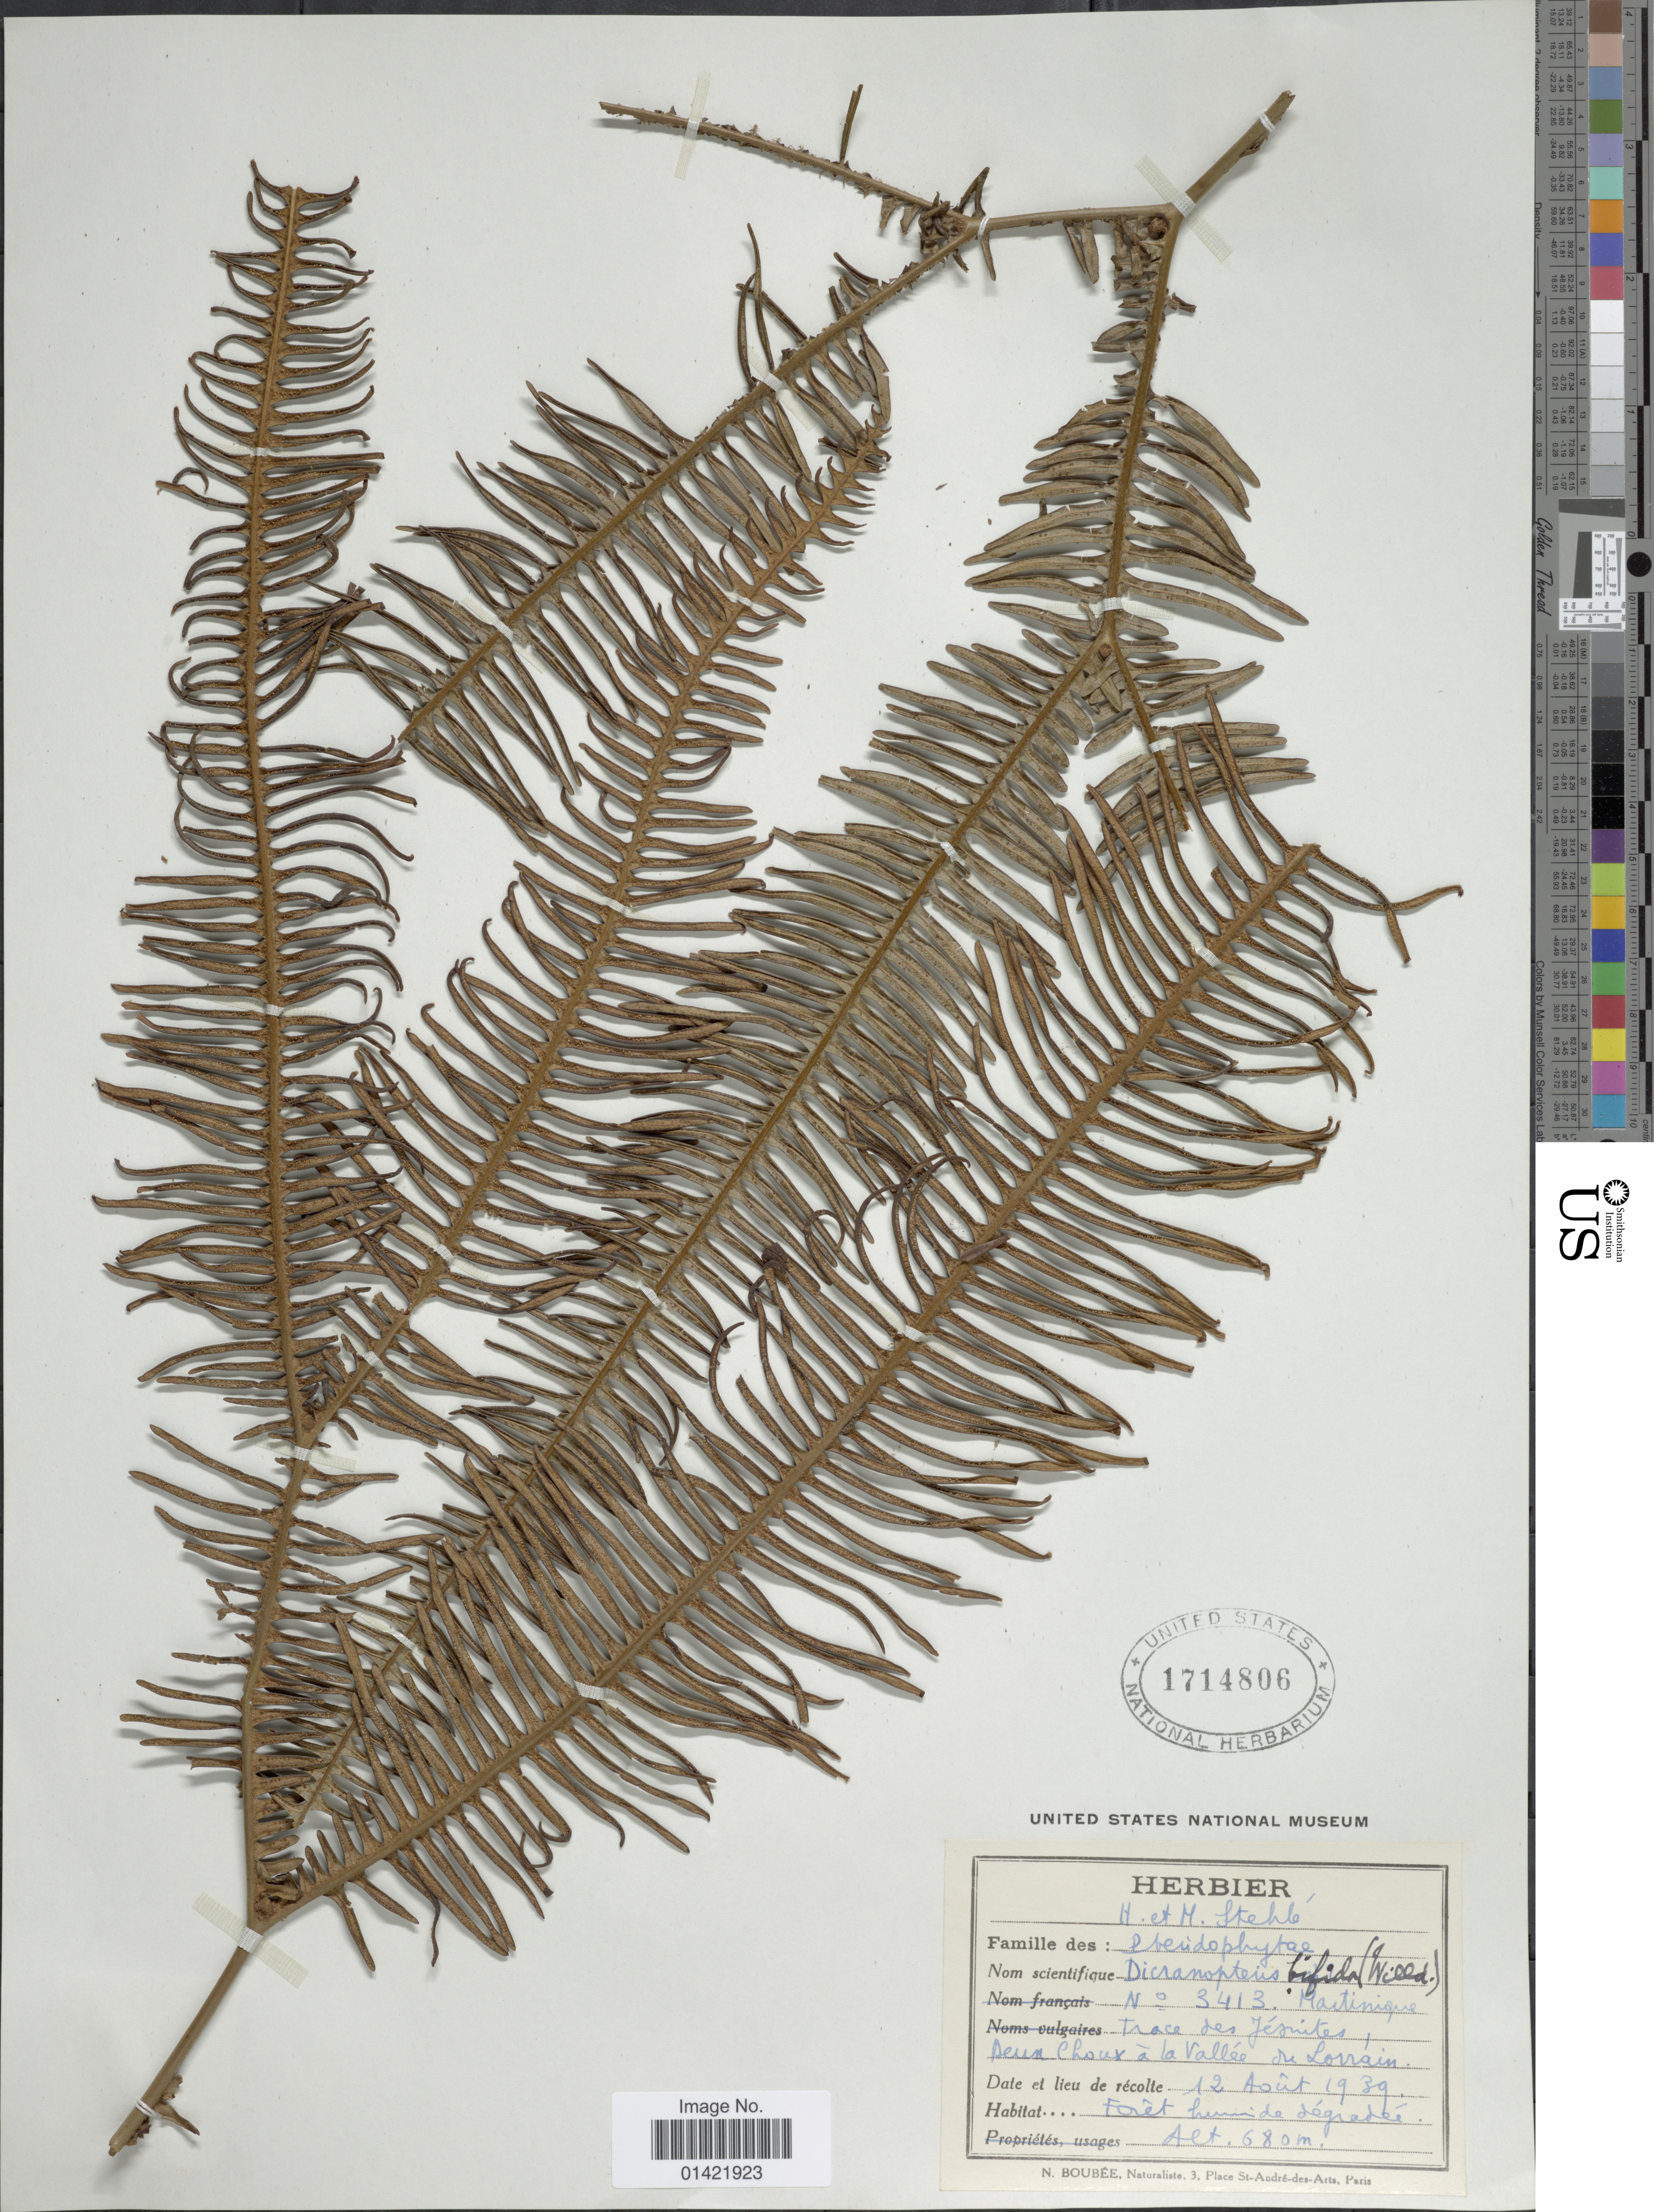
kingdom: Plantae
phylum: Tracheophyta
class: Polypodiopsida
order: Gleicheniales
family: Gleicheniaceae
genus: Sticherus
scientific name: Sticherus bifidus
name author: (Willd.) Ching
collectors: H. Stehlé & M. Stehlé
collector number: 3413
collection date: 1939-08-12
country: Martinique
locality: Trace des Jesuites, Deux Choux a la Vallee du Lorrain.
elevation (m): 680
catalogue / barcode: US 1714806